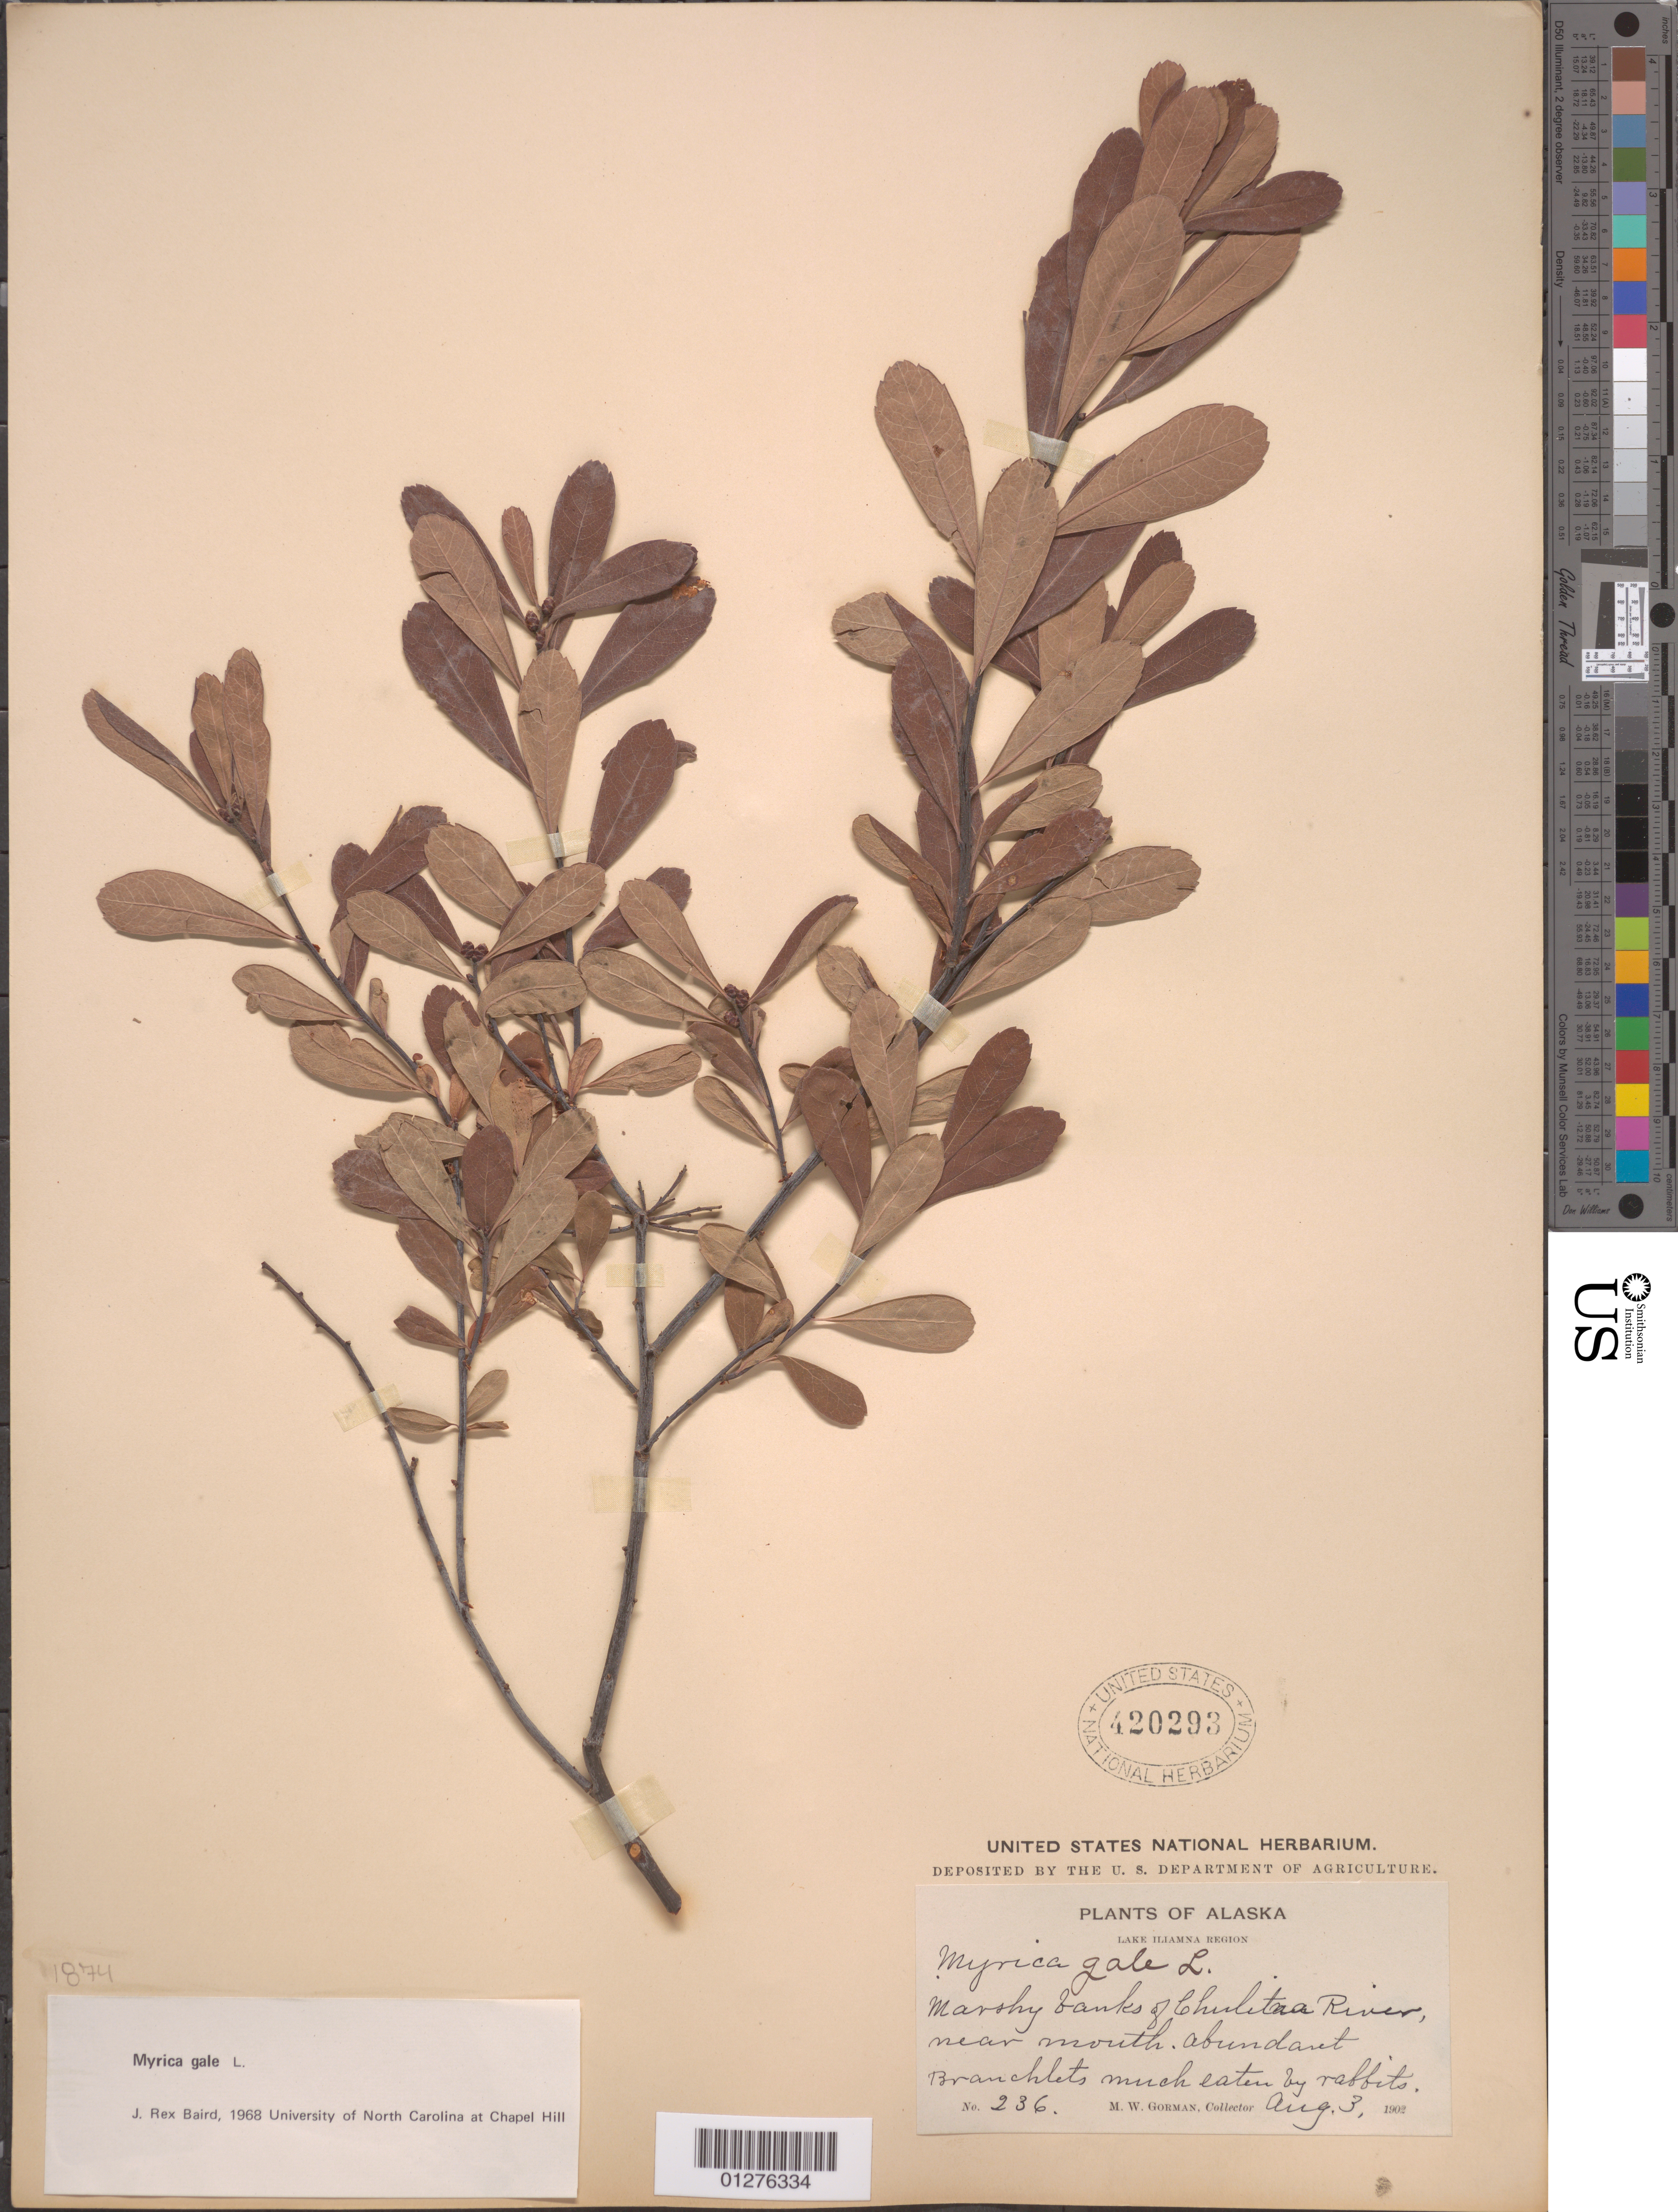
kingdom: Plantae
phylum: Tracheophyta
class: Magnoliopsida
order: Fagales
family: Myricaceae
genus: Myrica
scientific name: Myrica gale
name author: L.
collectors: M. W. Gorman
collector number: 236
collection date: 1902-08-03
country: United States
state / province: Alaska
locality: Chulitna River near mouth.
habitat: Marshy banks.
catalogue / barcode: US 420293